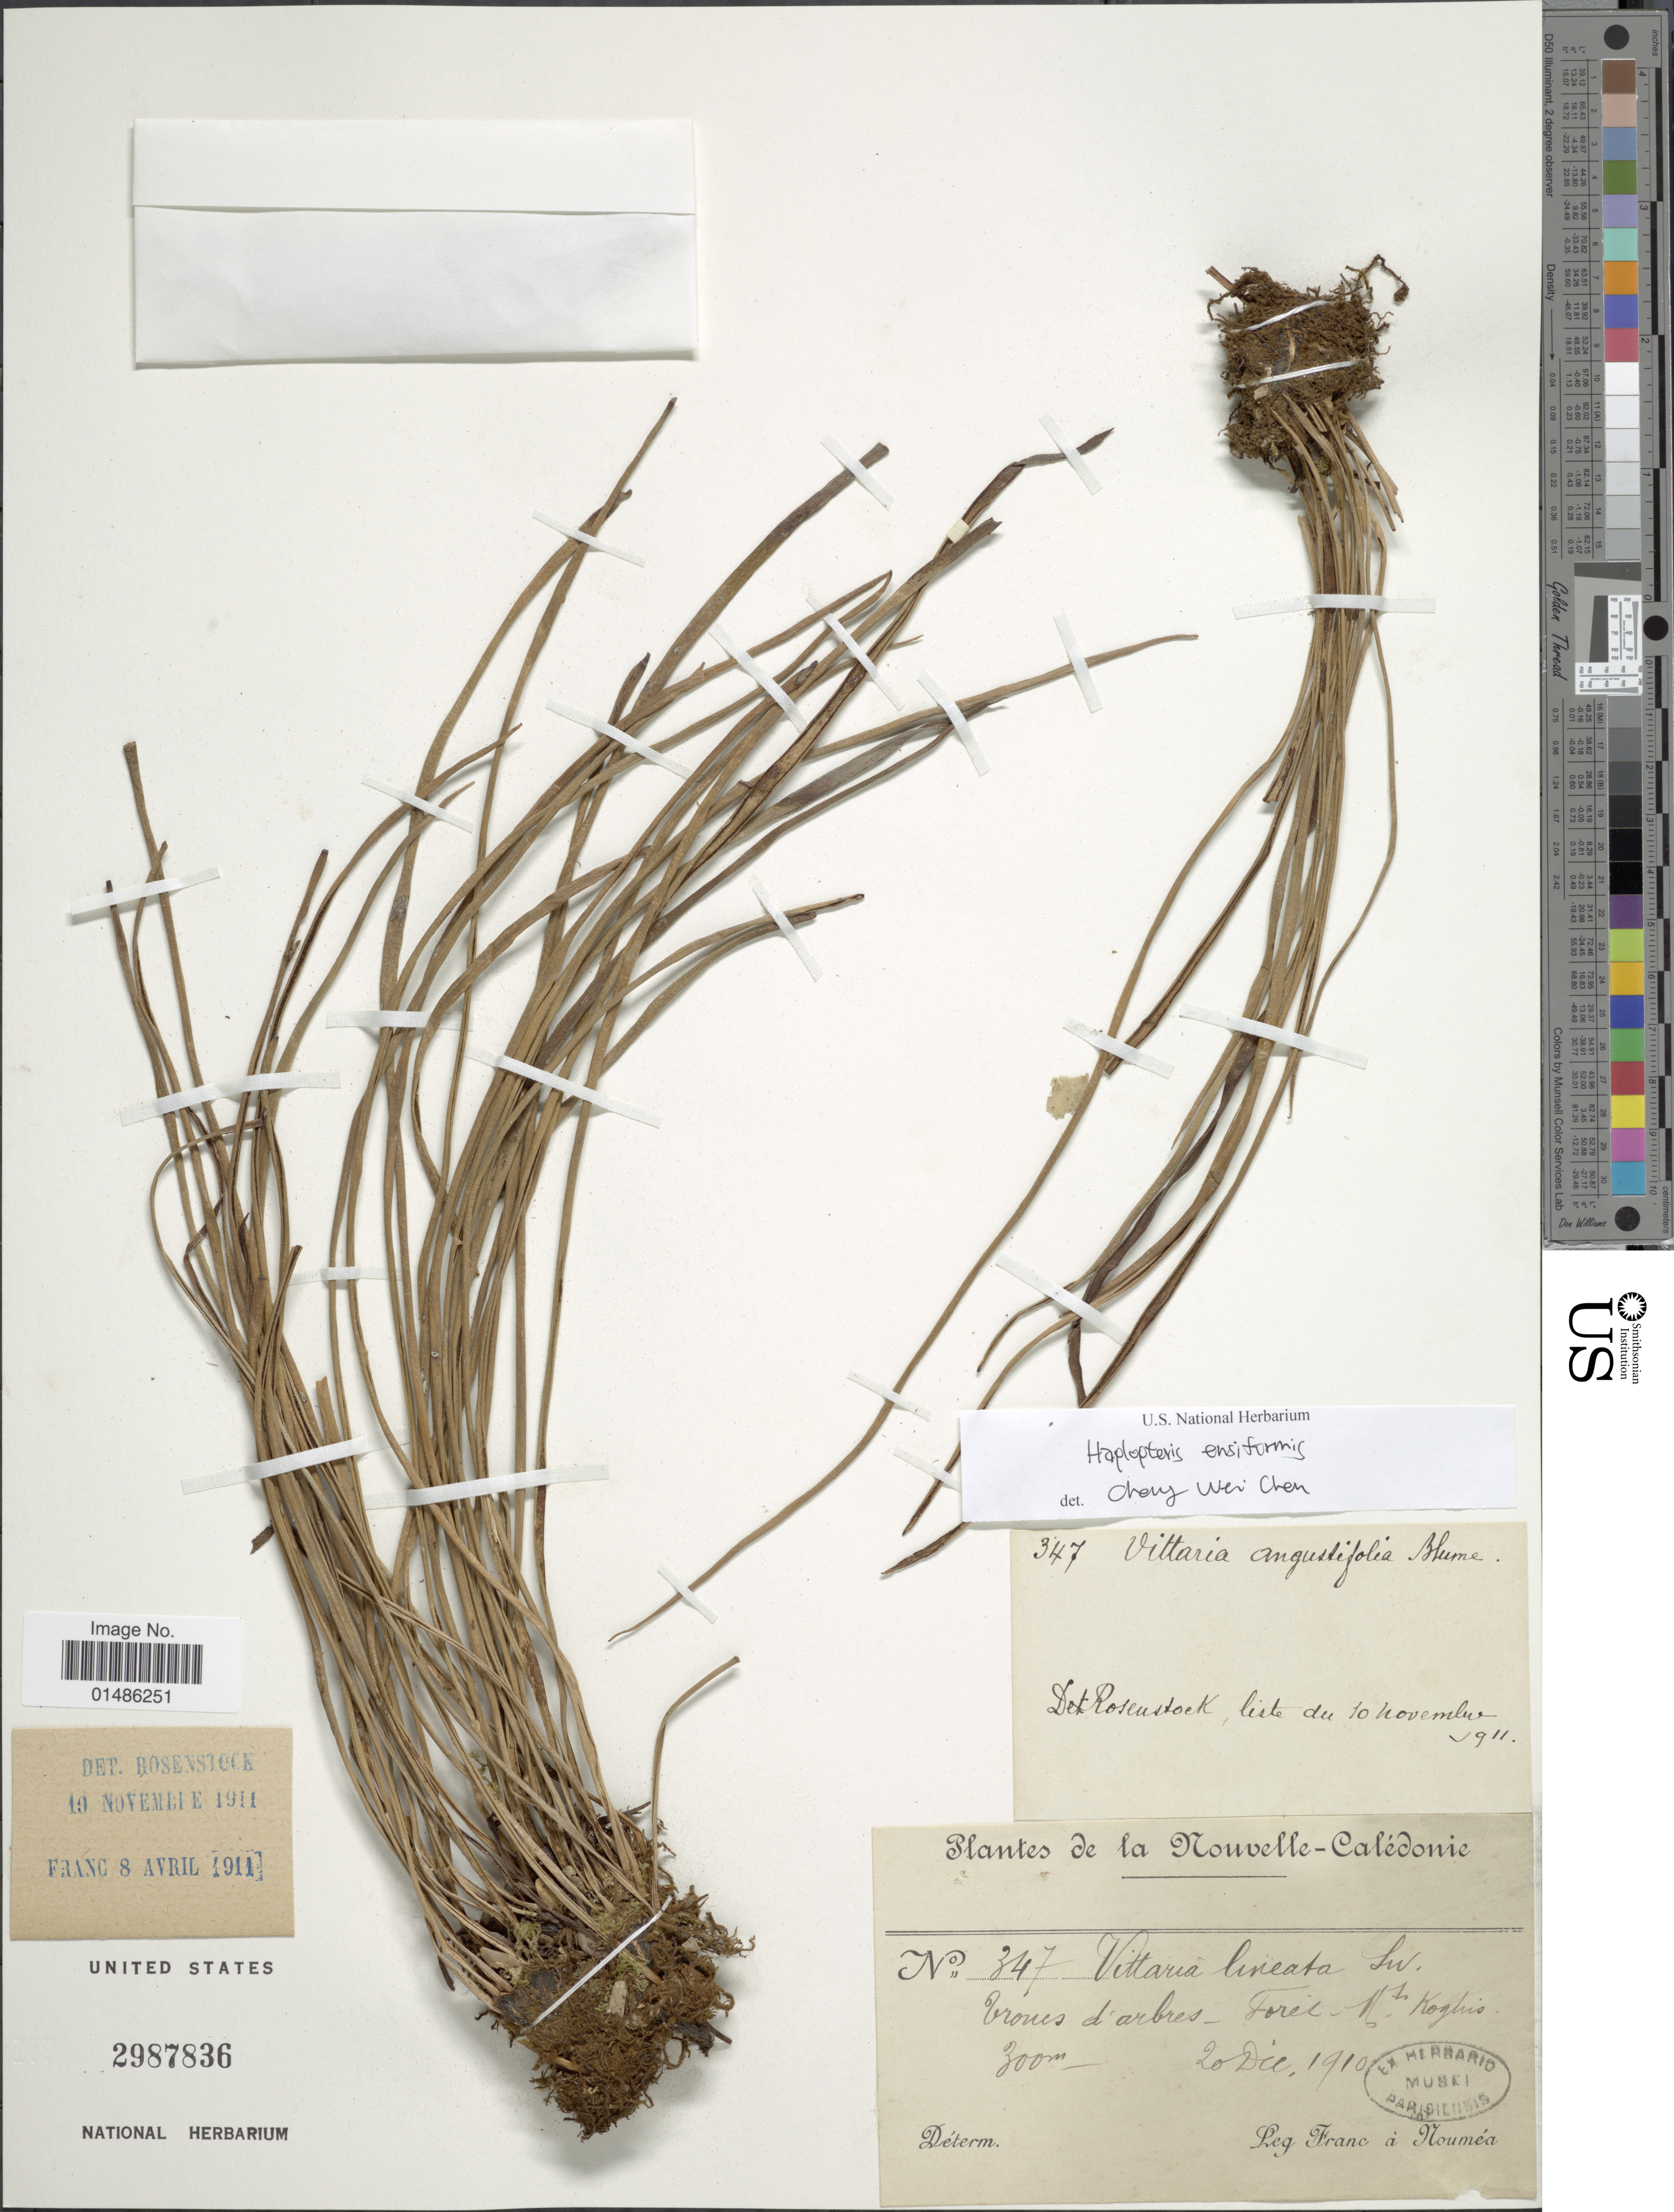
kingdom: Plantae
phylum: Tracheophyta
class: Polypodiopsida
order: Polypodiales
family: Pteridaceae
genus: Haplopteris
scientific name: Haplopteris ensiformis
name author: (Sw.) E.H. Crane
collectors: Franc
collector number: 347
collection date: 1910-12-20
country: New Caledonia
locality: Trones d'arbres, Foret Mts Koghis.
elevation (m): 300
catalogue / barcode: US 2987836